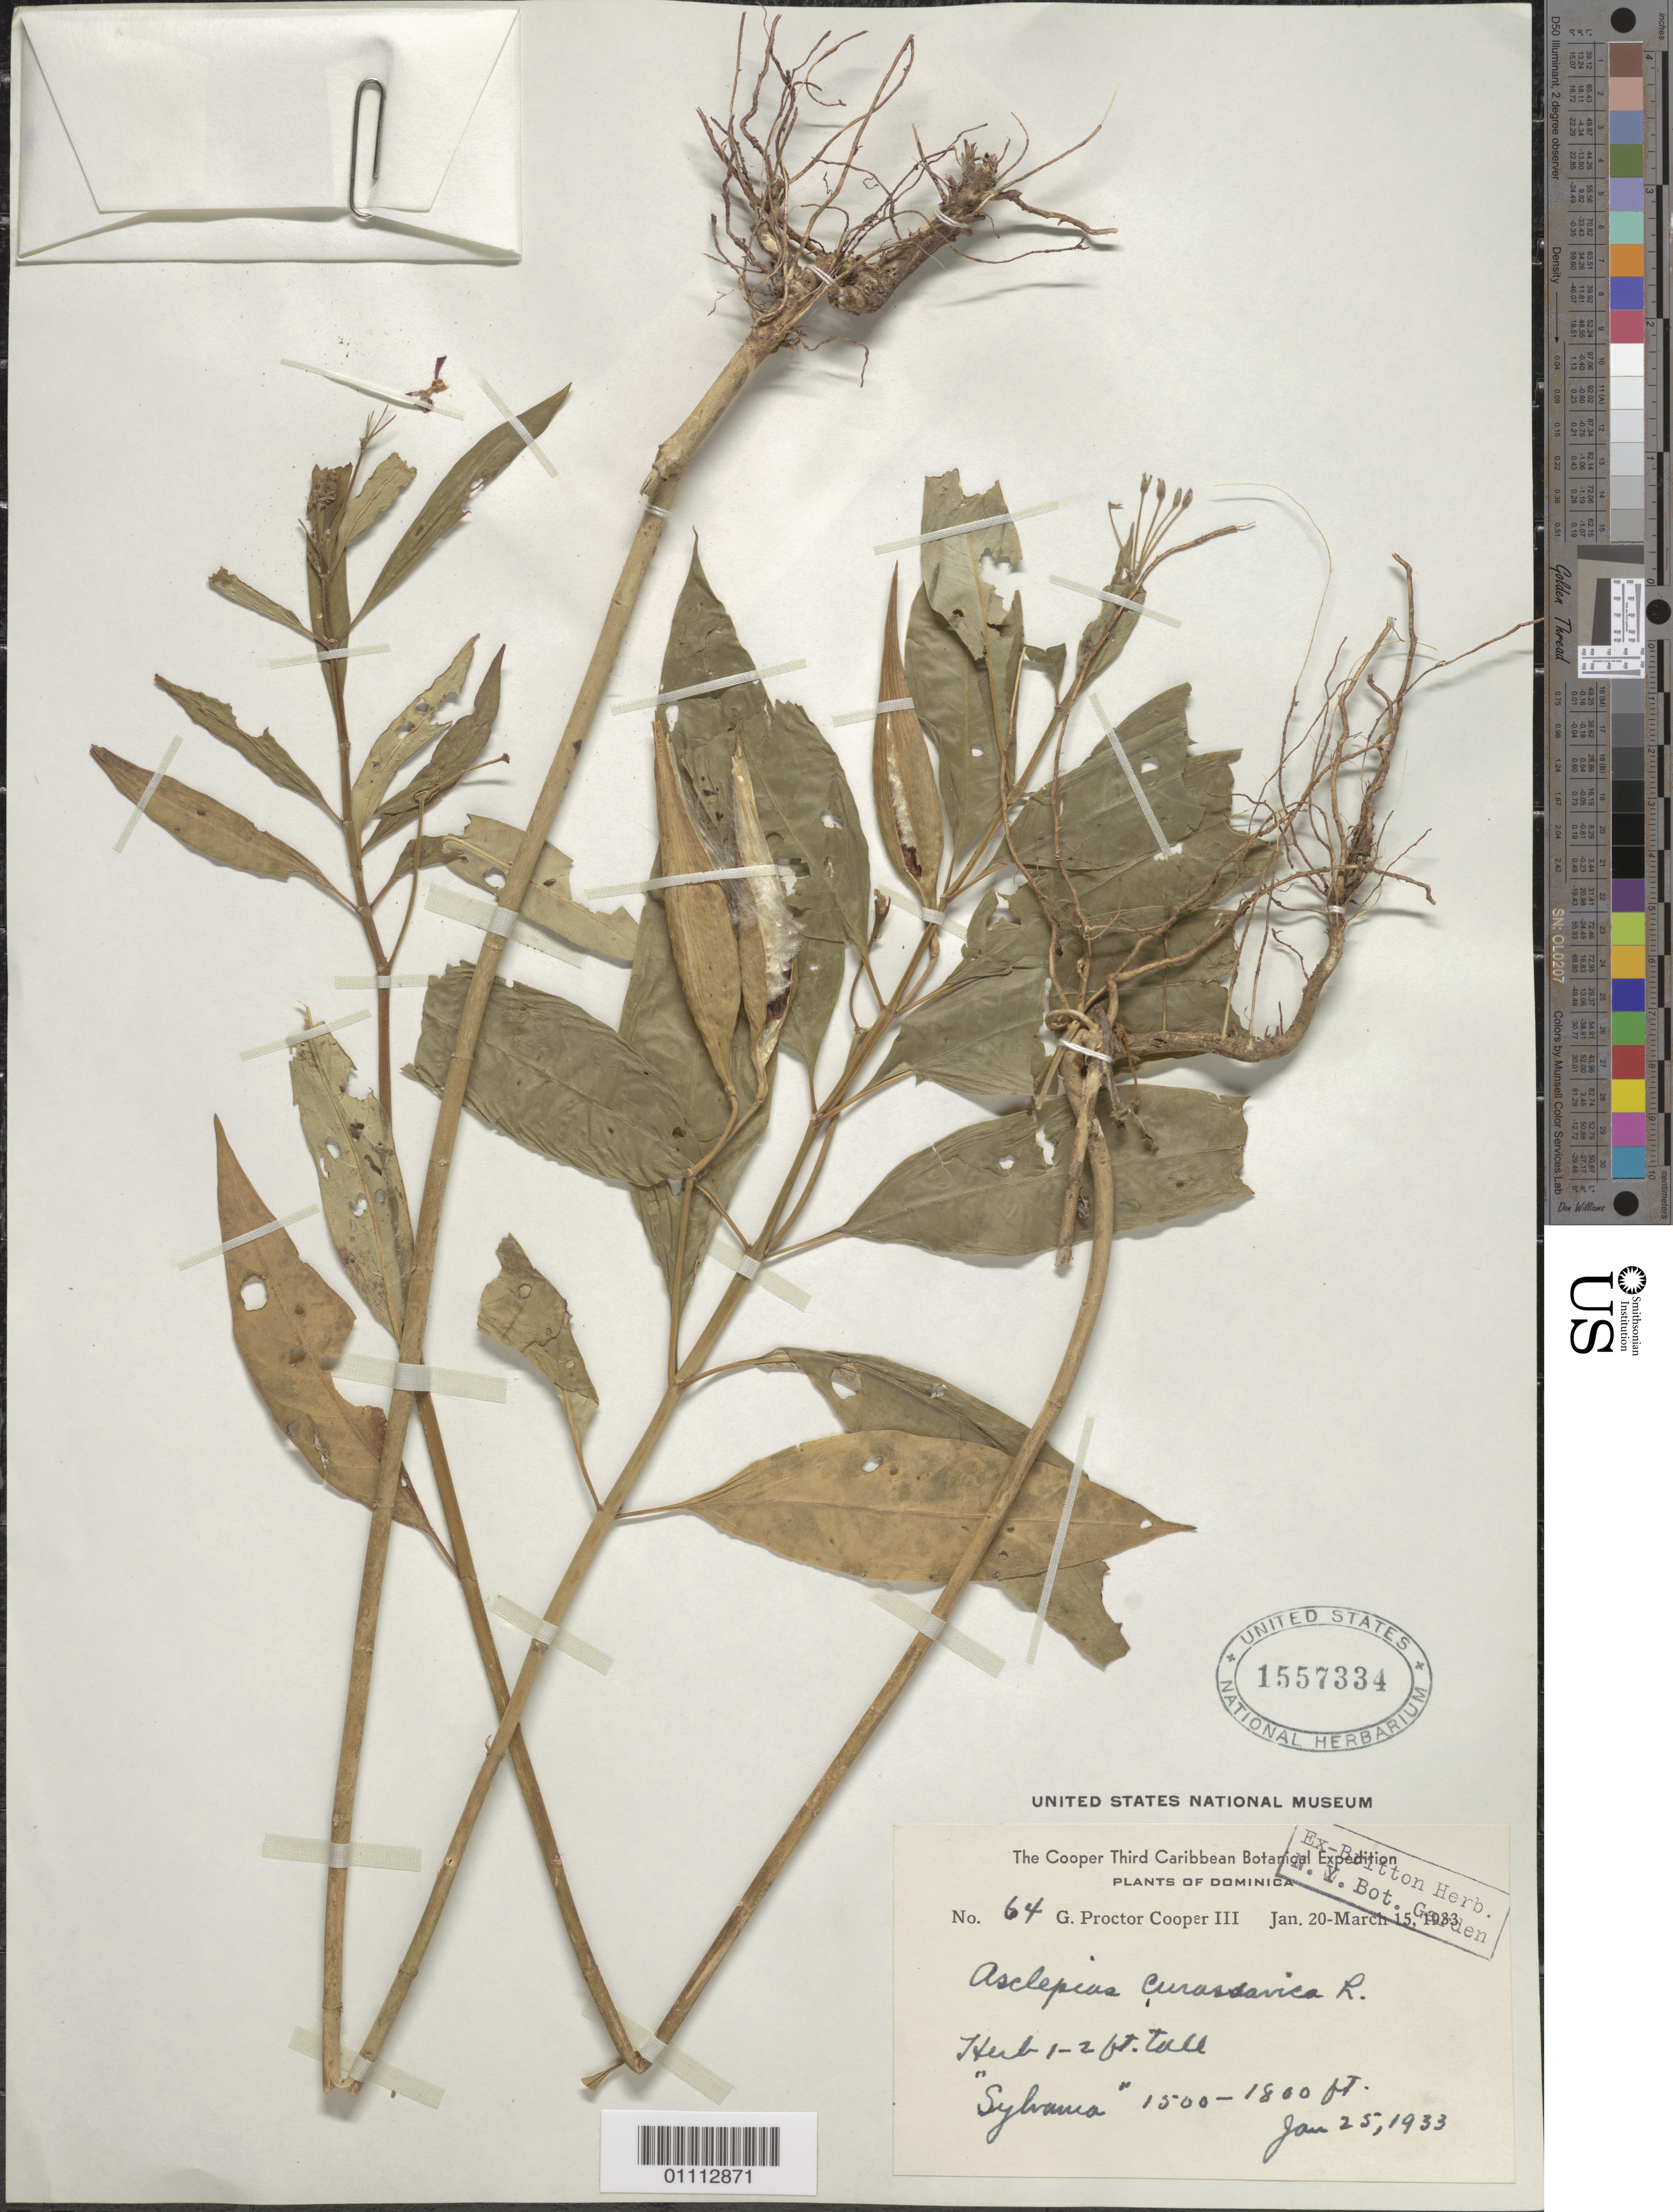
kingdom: Plantae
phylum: Tracheophyta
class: Magnoliopsida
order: Gentianales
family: Apocynaceae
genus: Asclepias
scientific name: Asclepias curassavica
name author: L.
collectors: G. Cooper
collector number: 64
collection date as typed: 25 Jan 1933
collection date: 1933-01-25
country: Dominica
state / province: St. Paul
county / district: Sylvania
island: Dominica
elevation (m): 457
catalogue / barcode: US 1557334